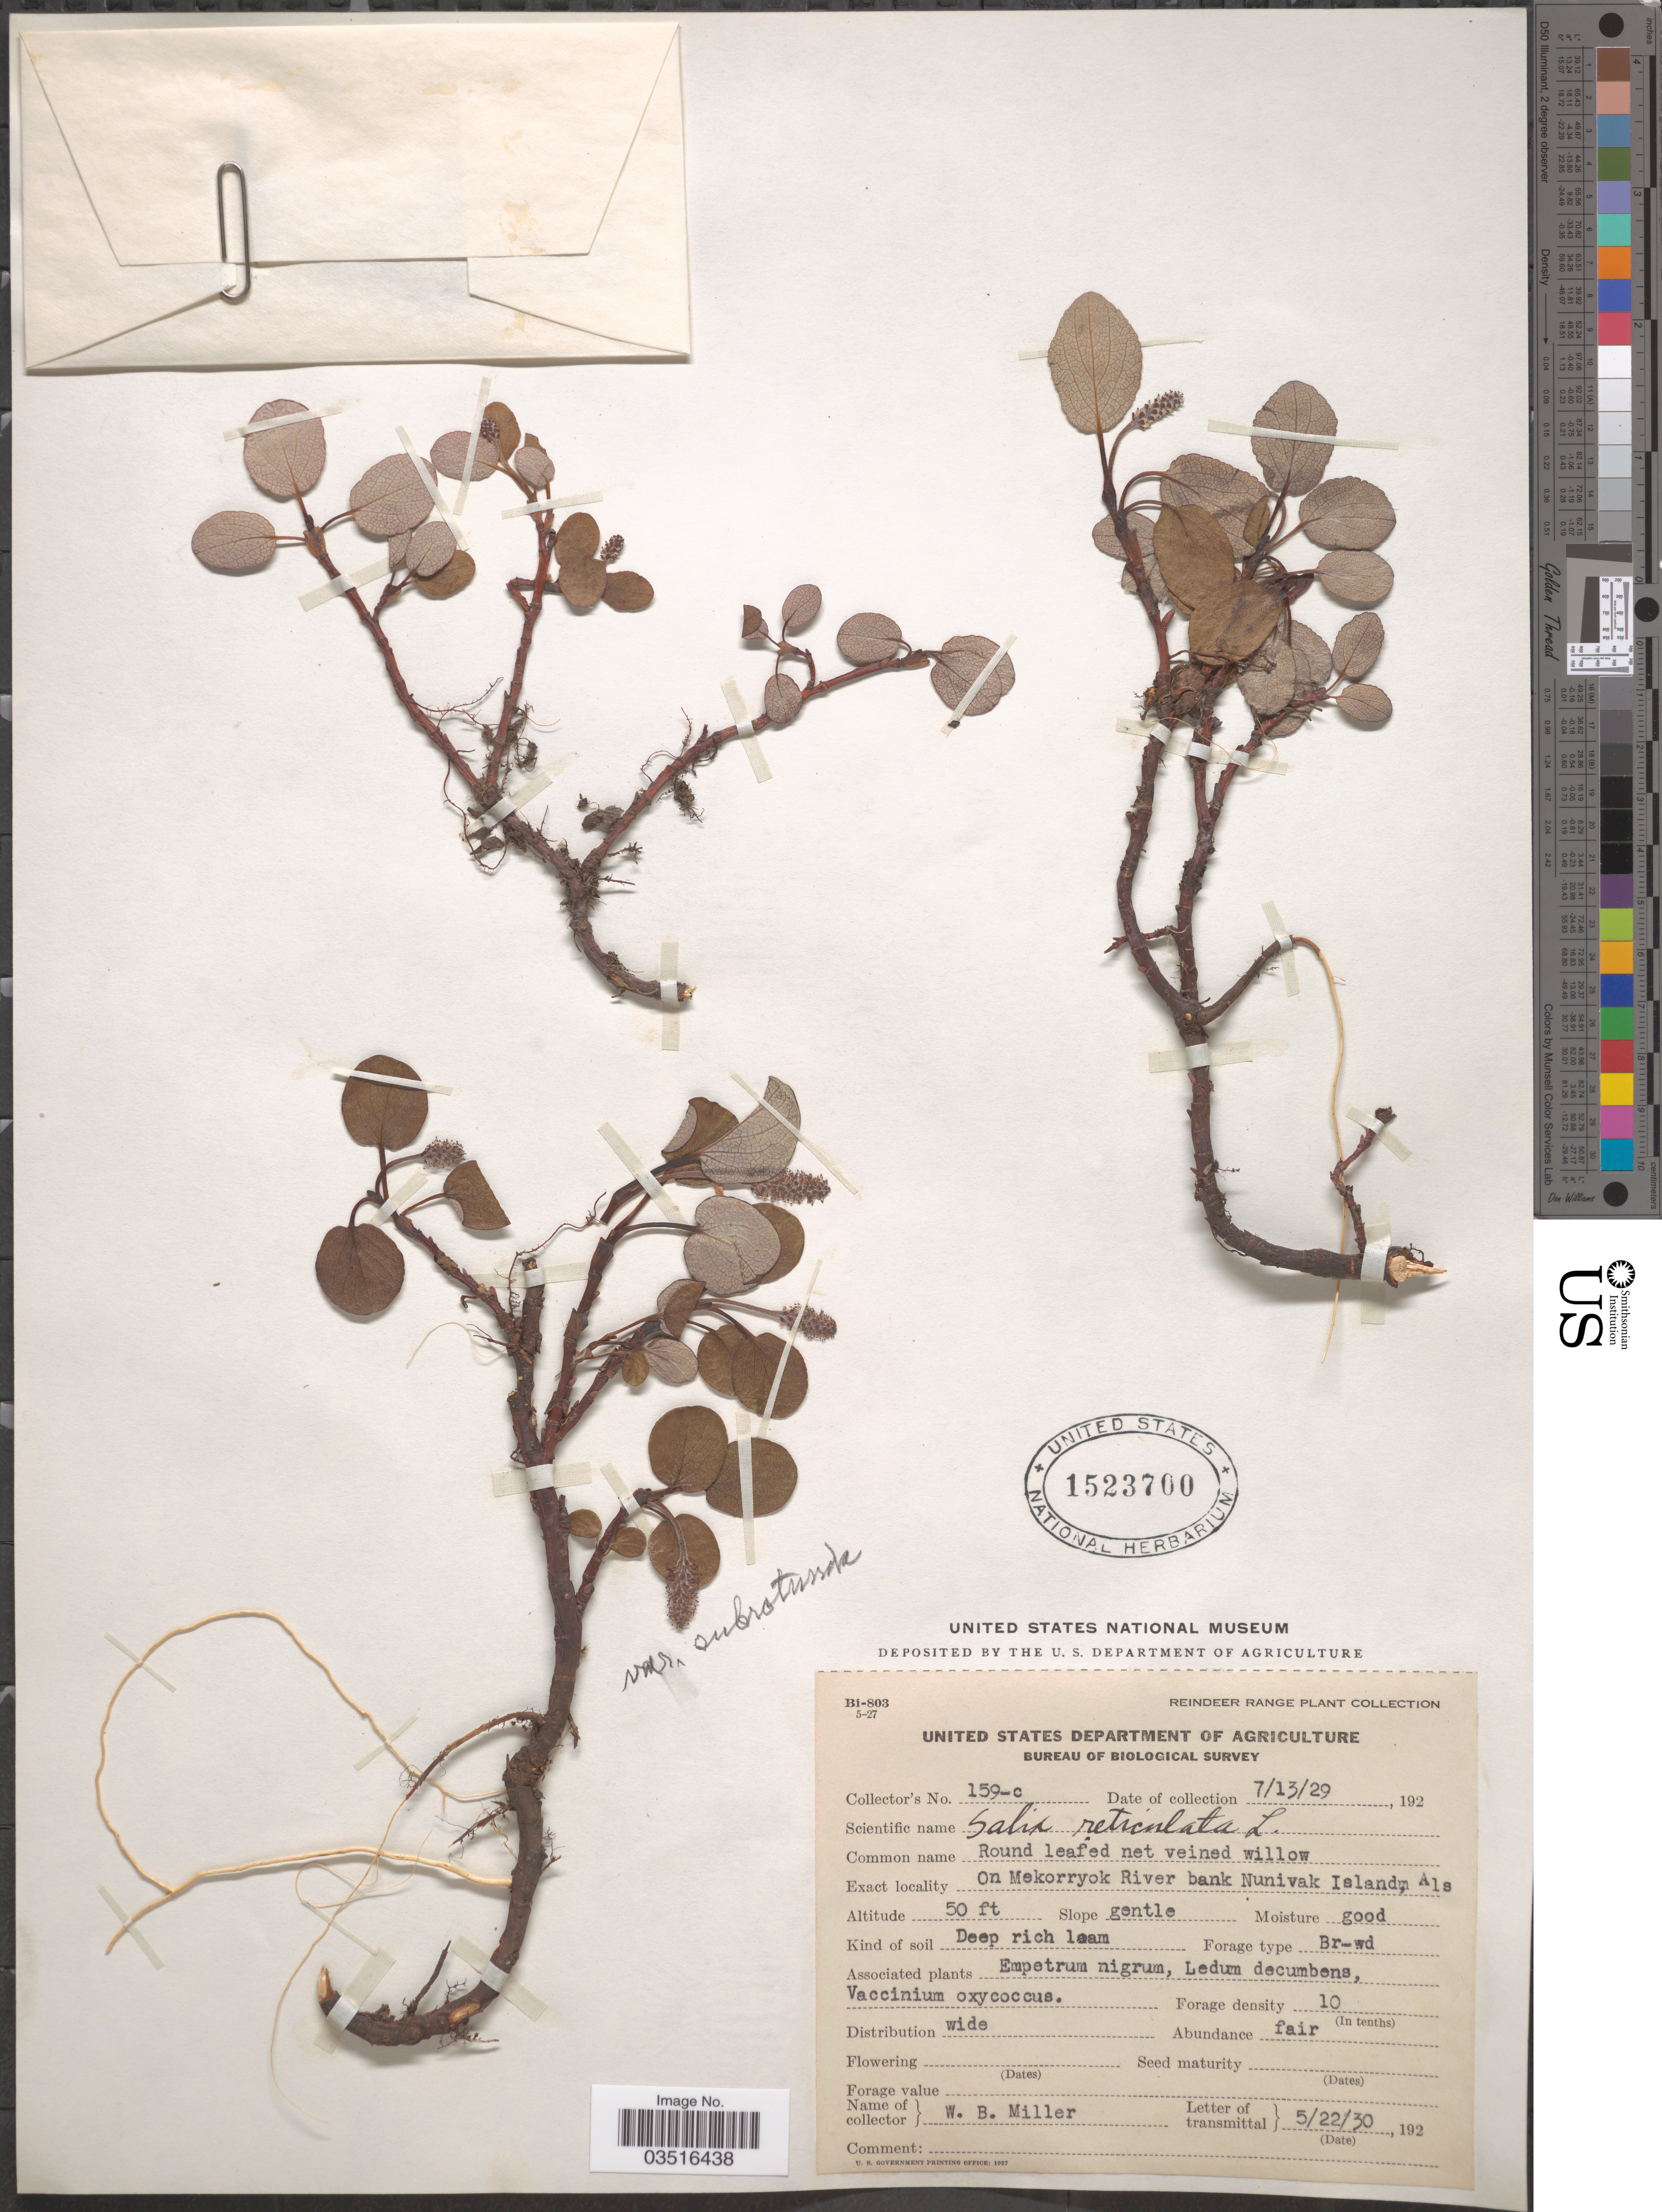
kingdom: Plantae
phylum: Tracheophyta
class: Magnoliopsida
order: Malpighiales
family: Salicaceae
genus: Salix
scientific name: Salix reticulata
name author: L.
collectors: W. Miller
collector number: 159-c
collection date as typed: Transcribed d/m/y: 13/7/29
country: United States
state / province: Alaska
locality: On Mekorryok River bank Nunivak Island.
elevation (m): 15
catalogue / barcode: US 1523700